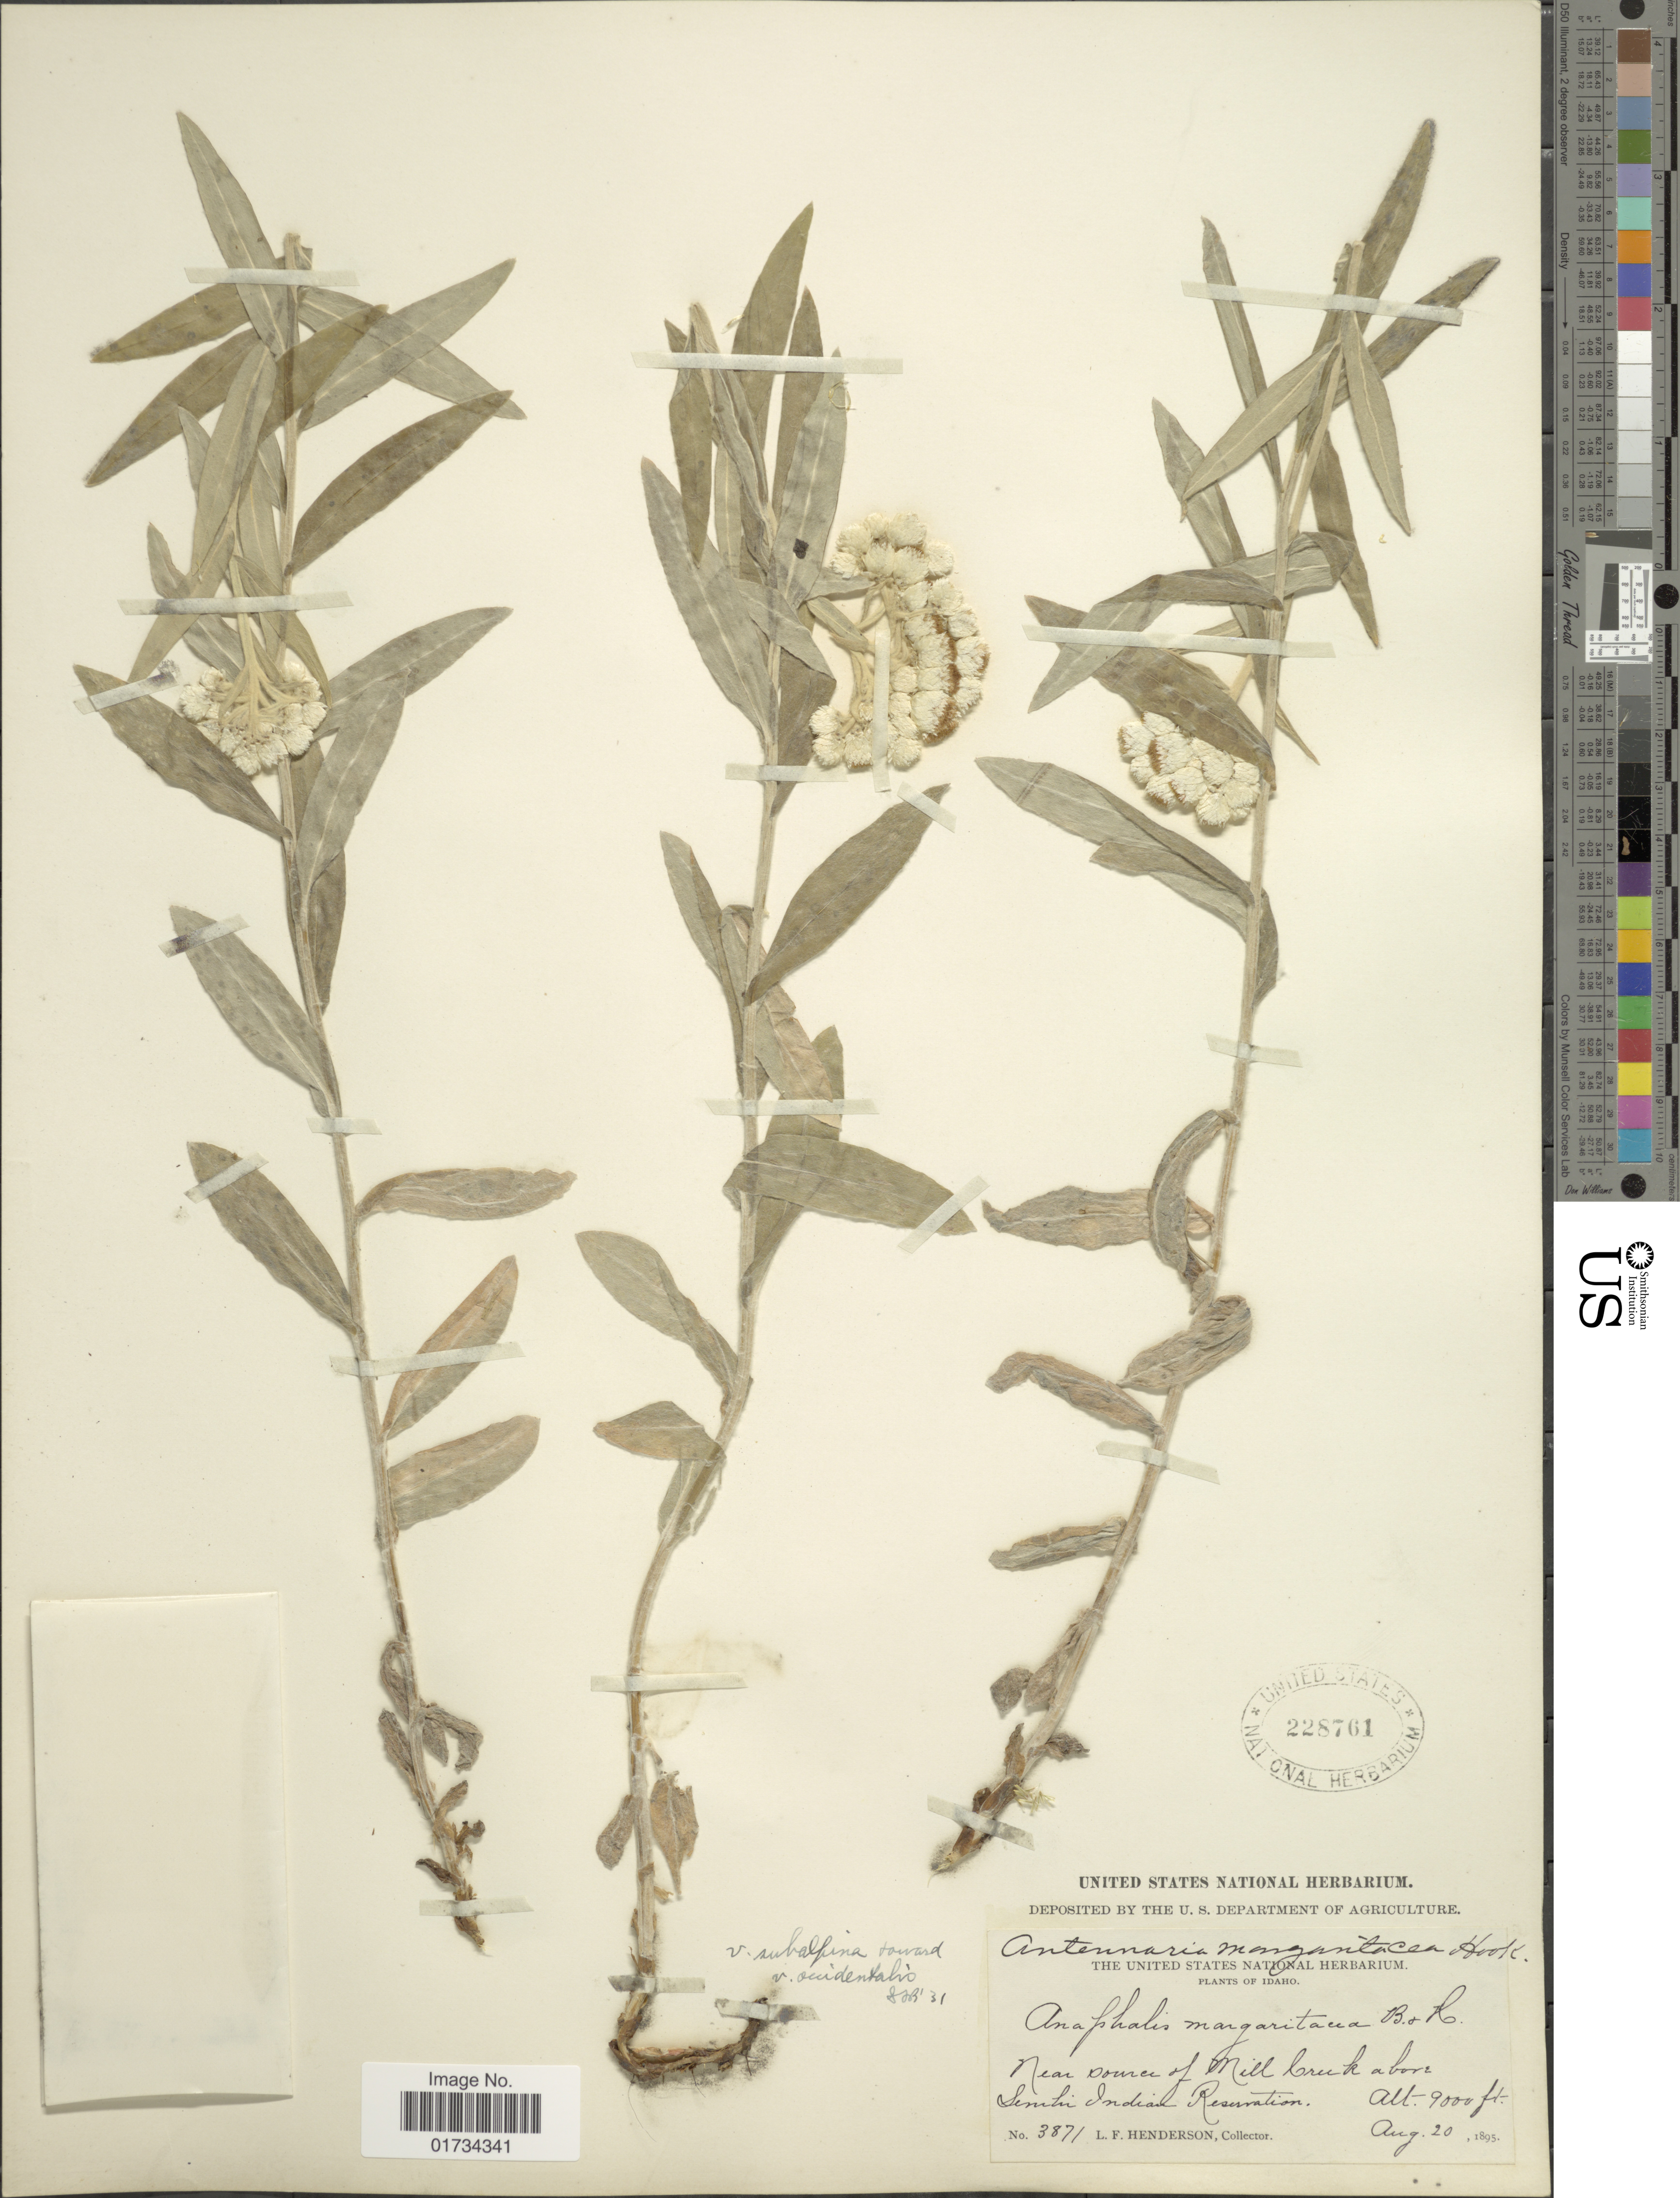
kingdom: Plantae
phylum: Tracheophyta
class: Magnoliopsida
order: Asterales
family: Asteraceae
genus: Anaphalis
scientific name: Anaphalis subalpina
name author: (A. Gray) Rydb.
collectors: L. Henderson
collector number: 3871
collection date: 1895-08-20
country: United States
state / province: Idaho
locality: Idaho. Near source of Mill Creek above Snithi Indian Reservation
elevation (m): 2743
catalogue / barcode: US 228761